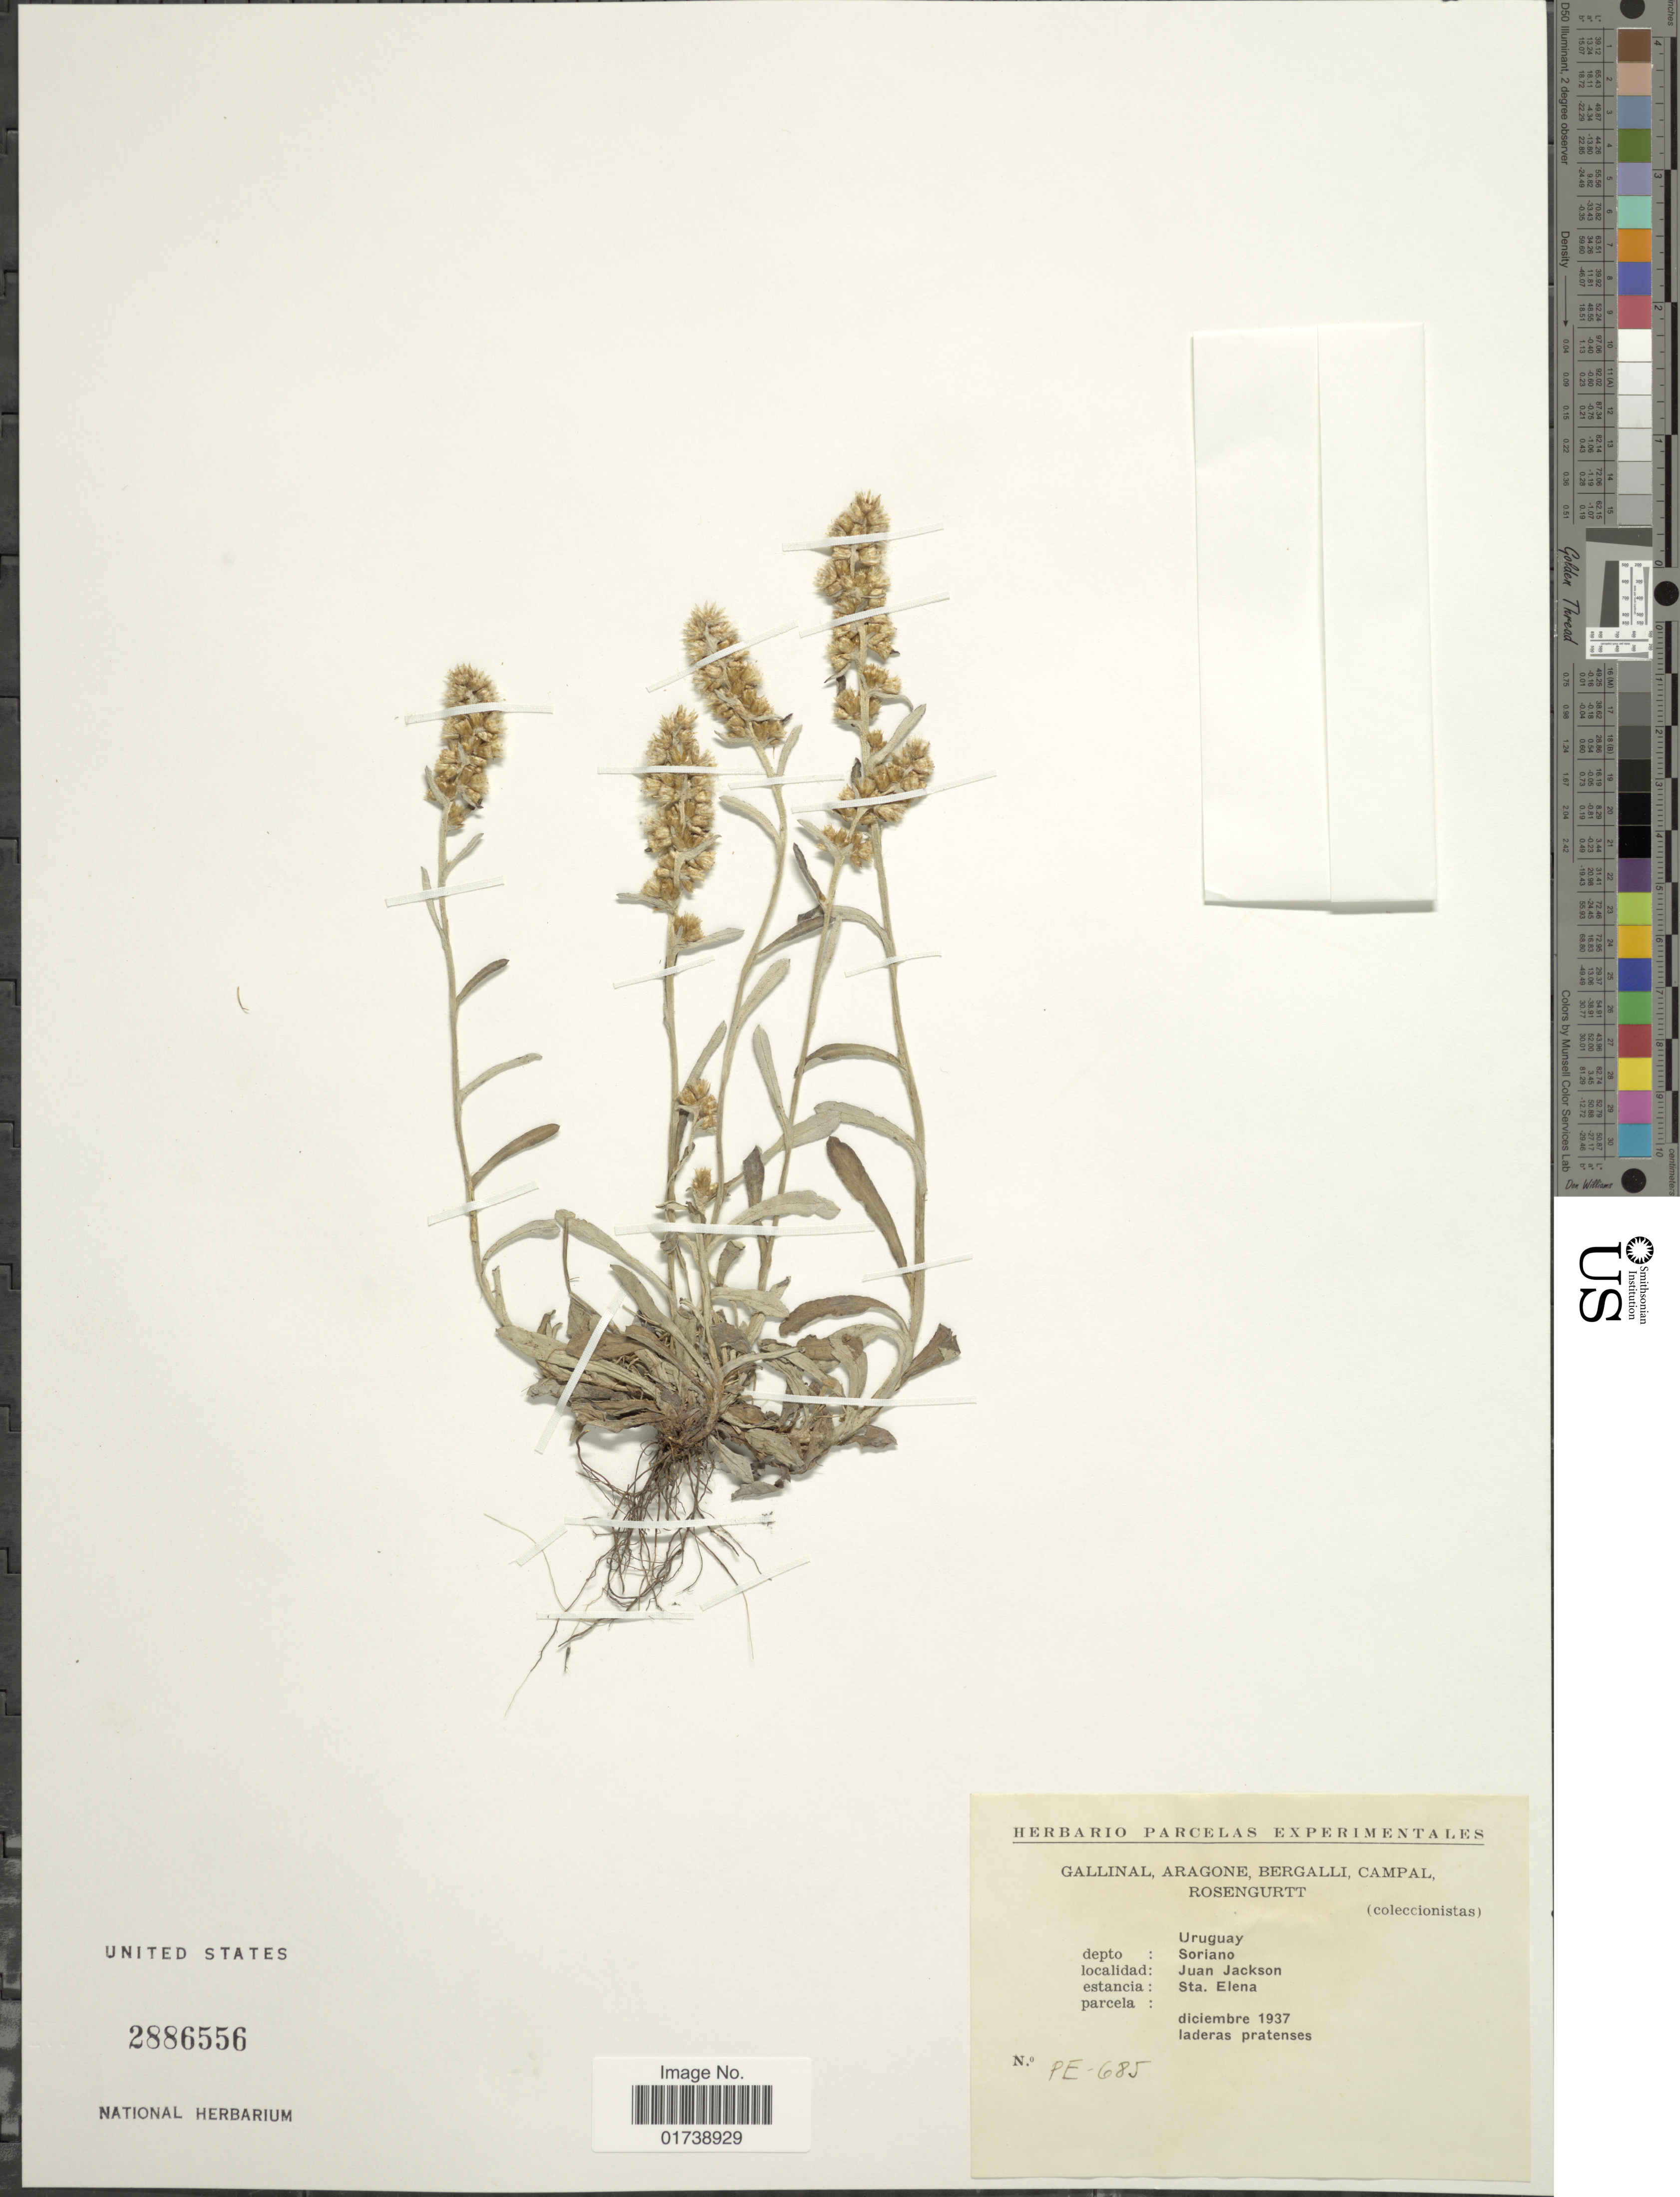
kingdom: Plantae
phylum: Tracheophyta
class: Magnoliopsida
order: Asterales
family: Asteraceae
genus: Gamochaeta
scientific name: Gamochaeta sp.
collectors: -. Gallinal, -- Aragone, -- Bergalli, -- Campal & Rosengurtt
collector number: PE-685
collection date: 1937-12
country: Uruguay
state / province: Soriano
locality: Juan Jackson, estancia, Sta. Elena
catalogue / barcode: US 2886556